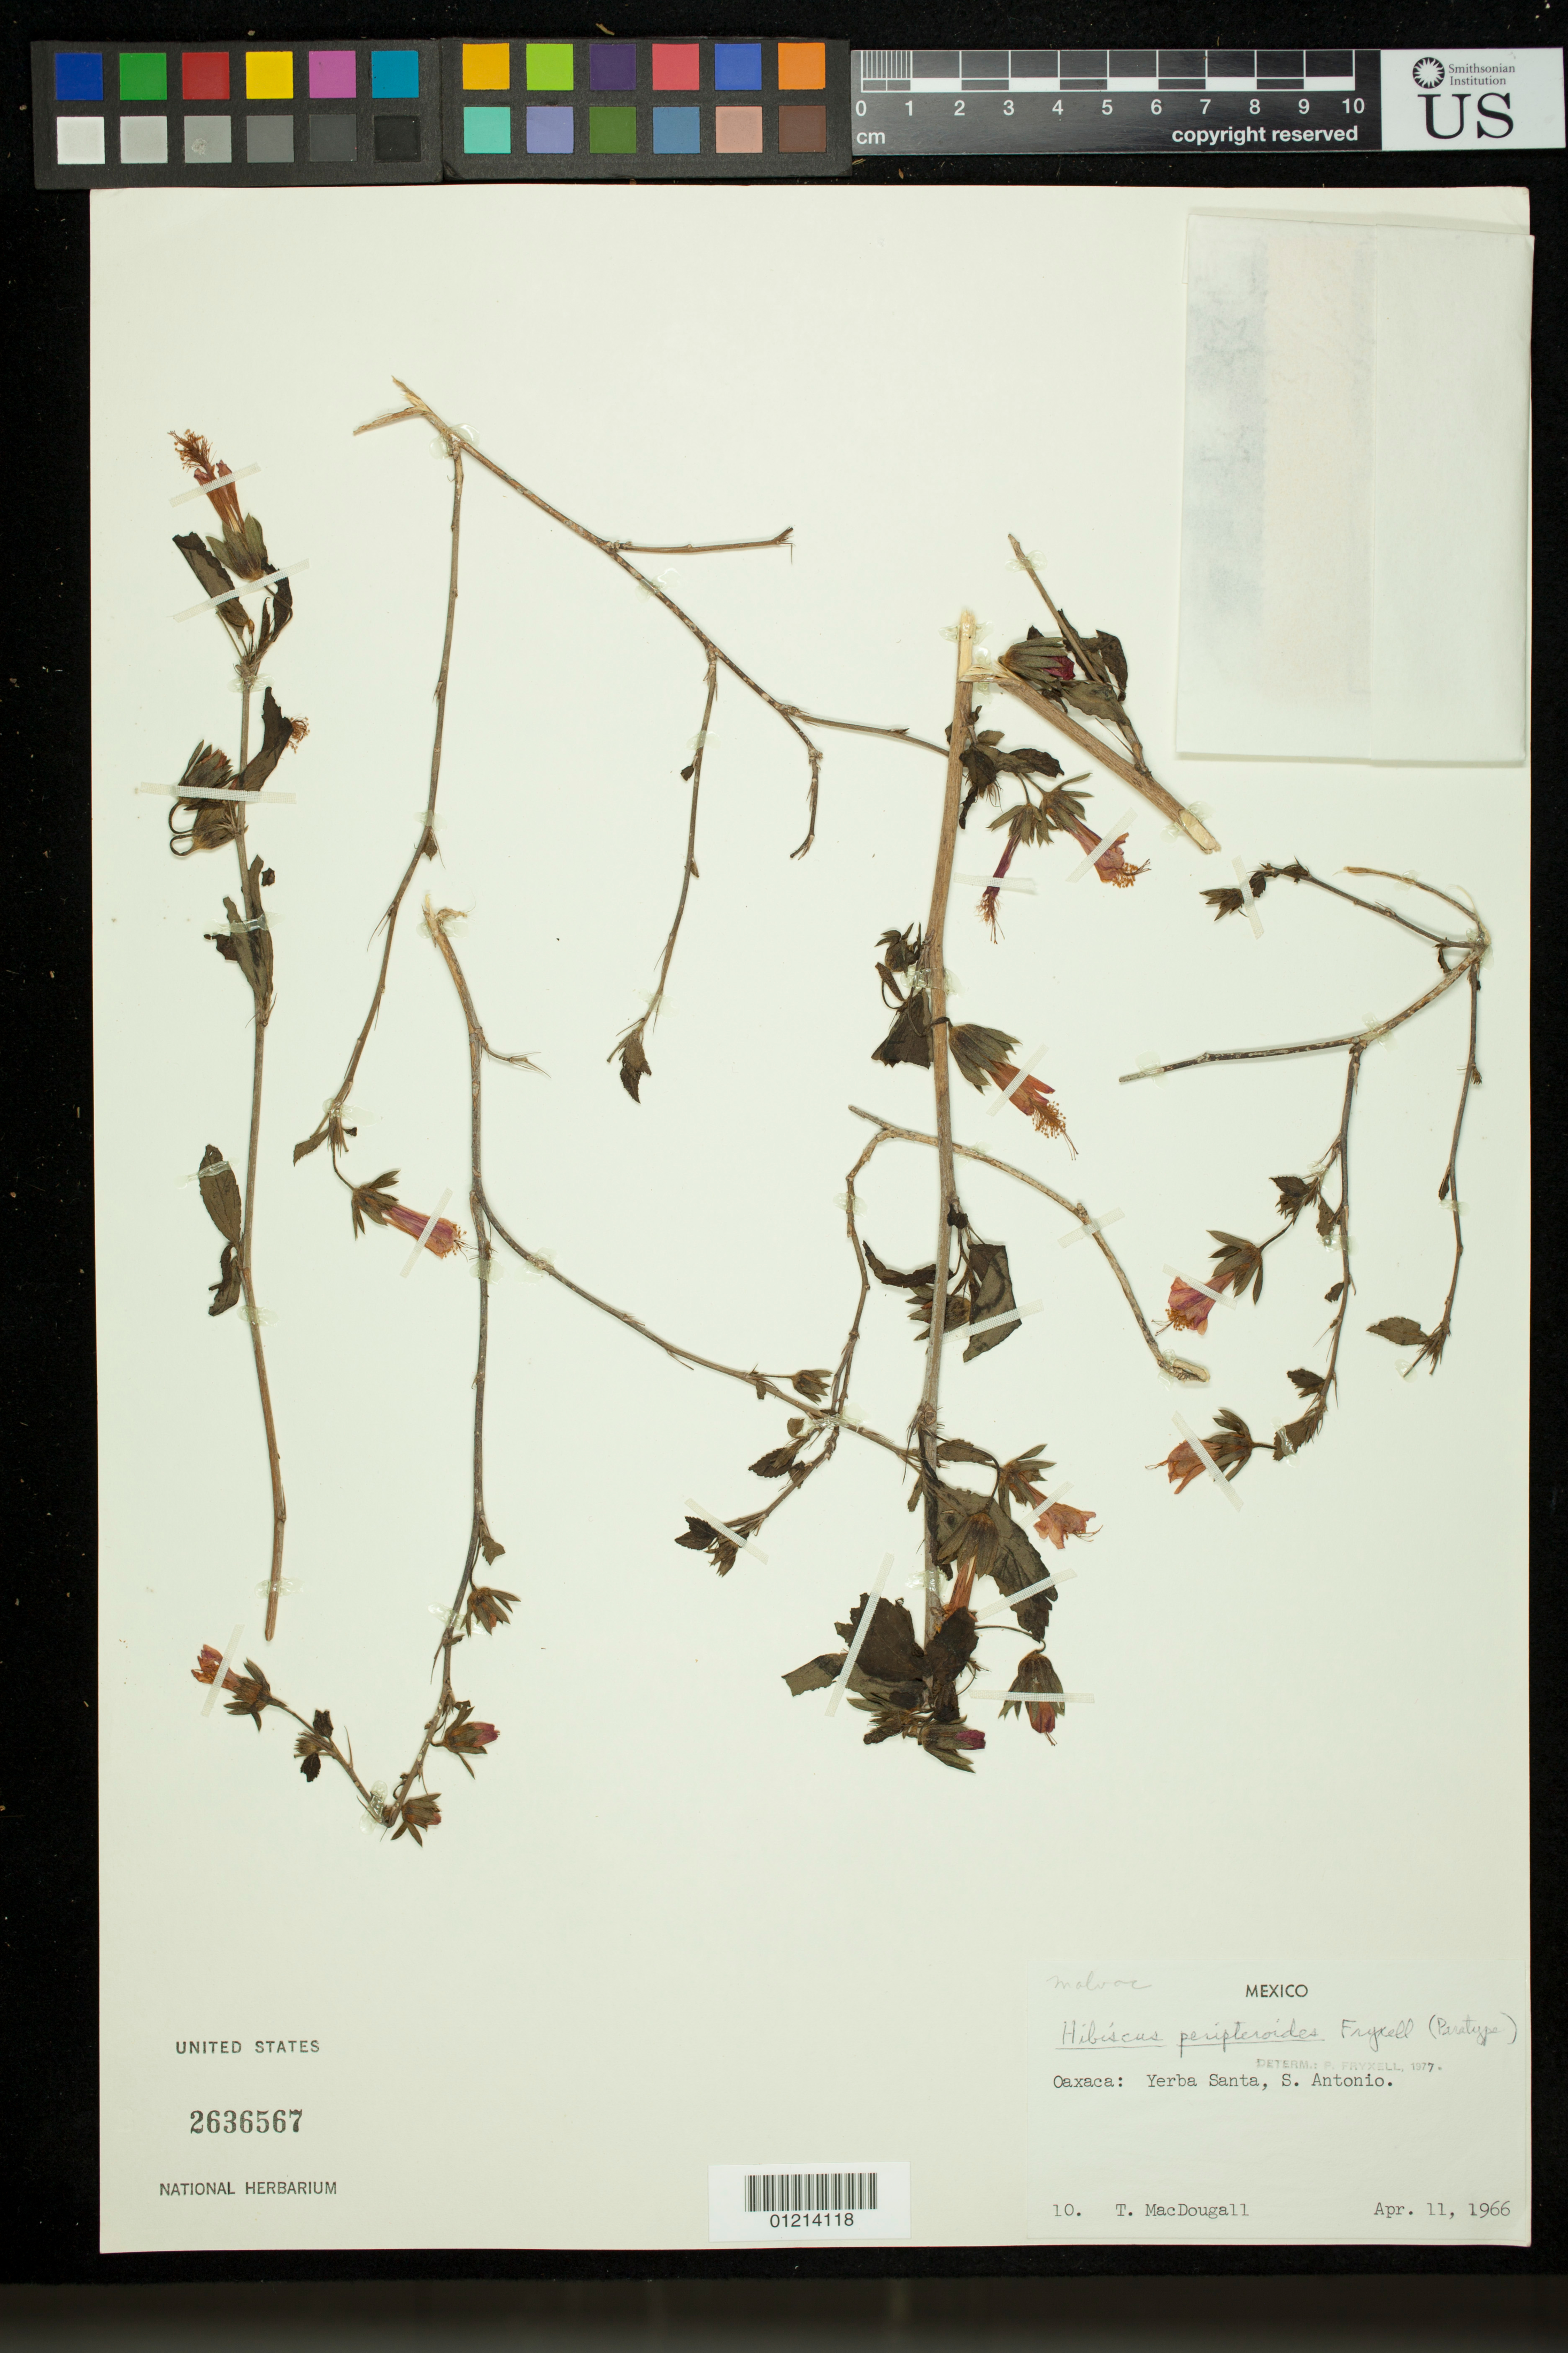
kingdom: Plantae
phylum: Tracheophyta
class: Magnoliopsida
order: Malvales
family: Malvaceae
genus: Hibiscus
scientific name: Hibiscus peripteroides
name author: Fryxell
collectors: T. MacDougal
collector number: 10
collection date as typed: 04 Nov 1966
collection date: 1966-11-04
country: Mexico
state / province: Oaxaca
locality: Yerba Santa, S. Antonio.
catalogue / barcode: US 2636567